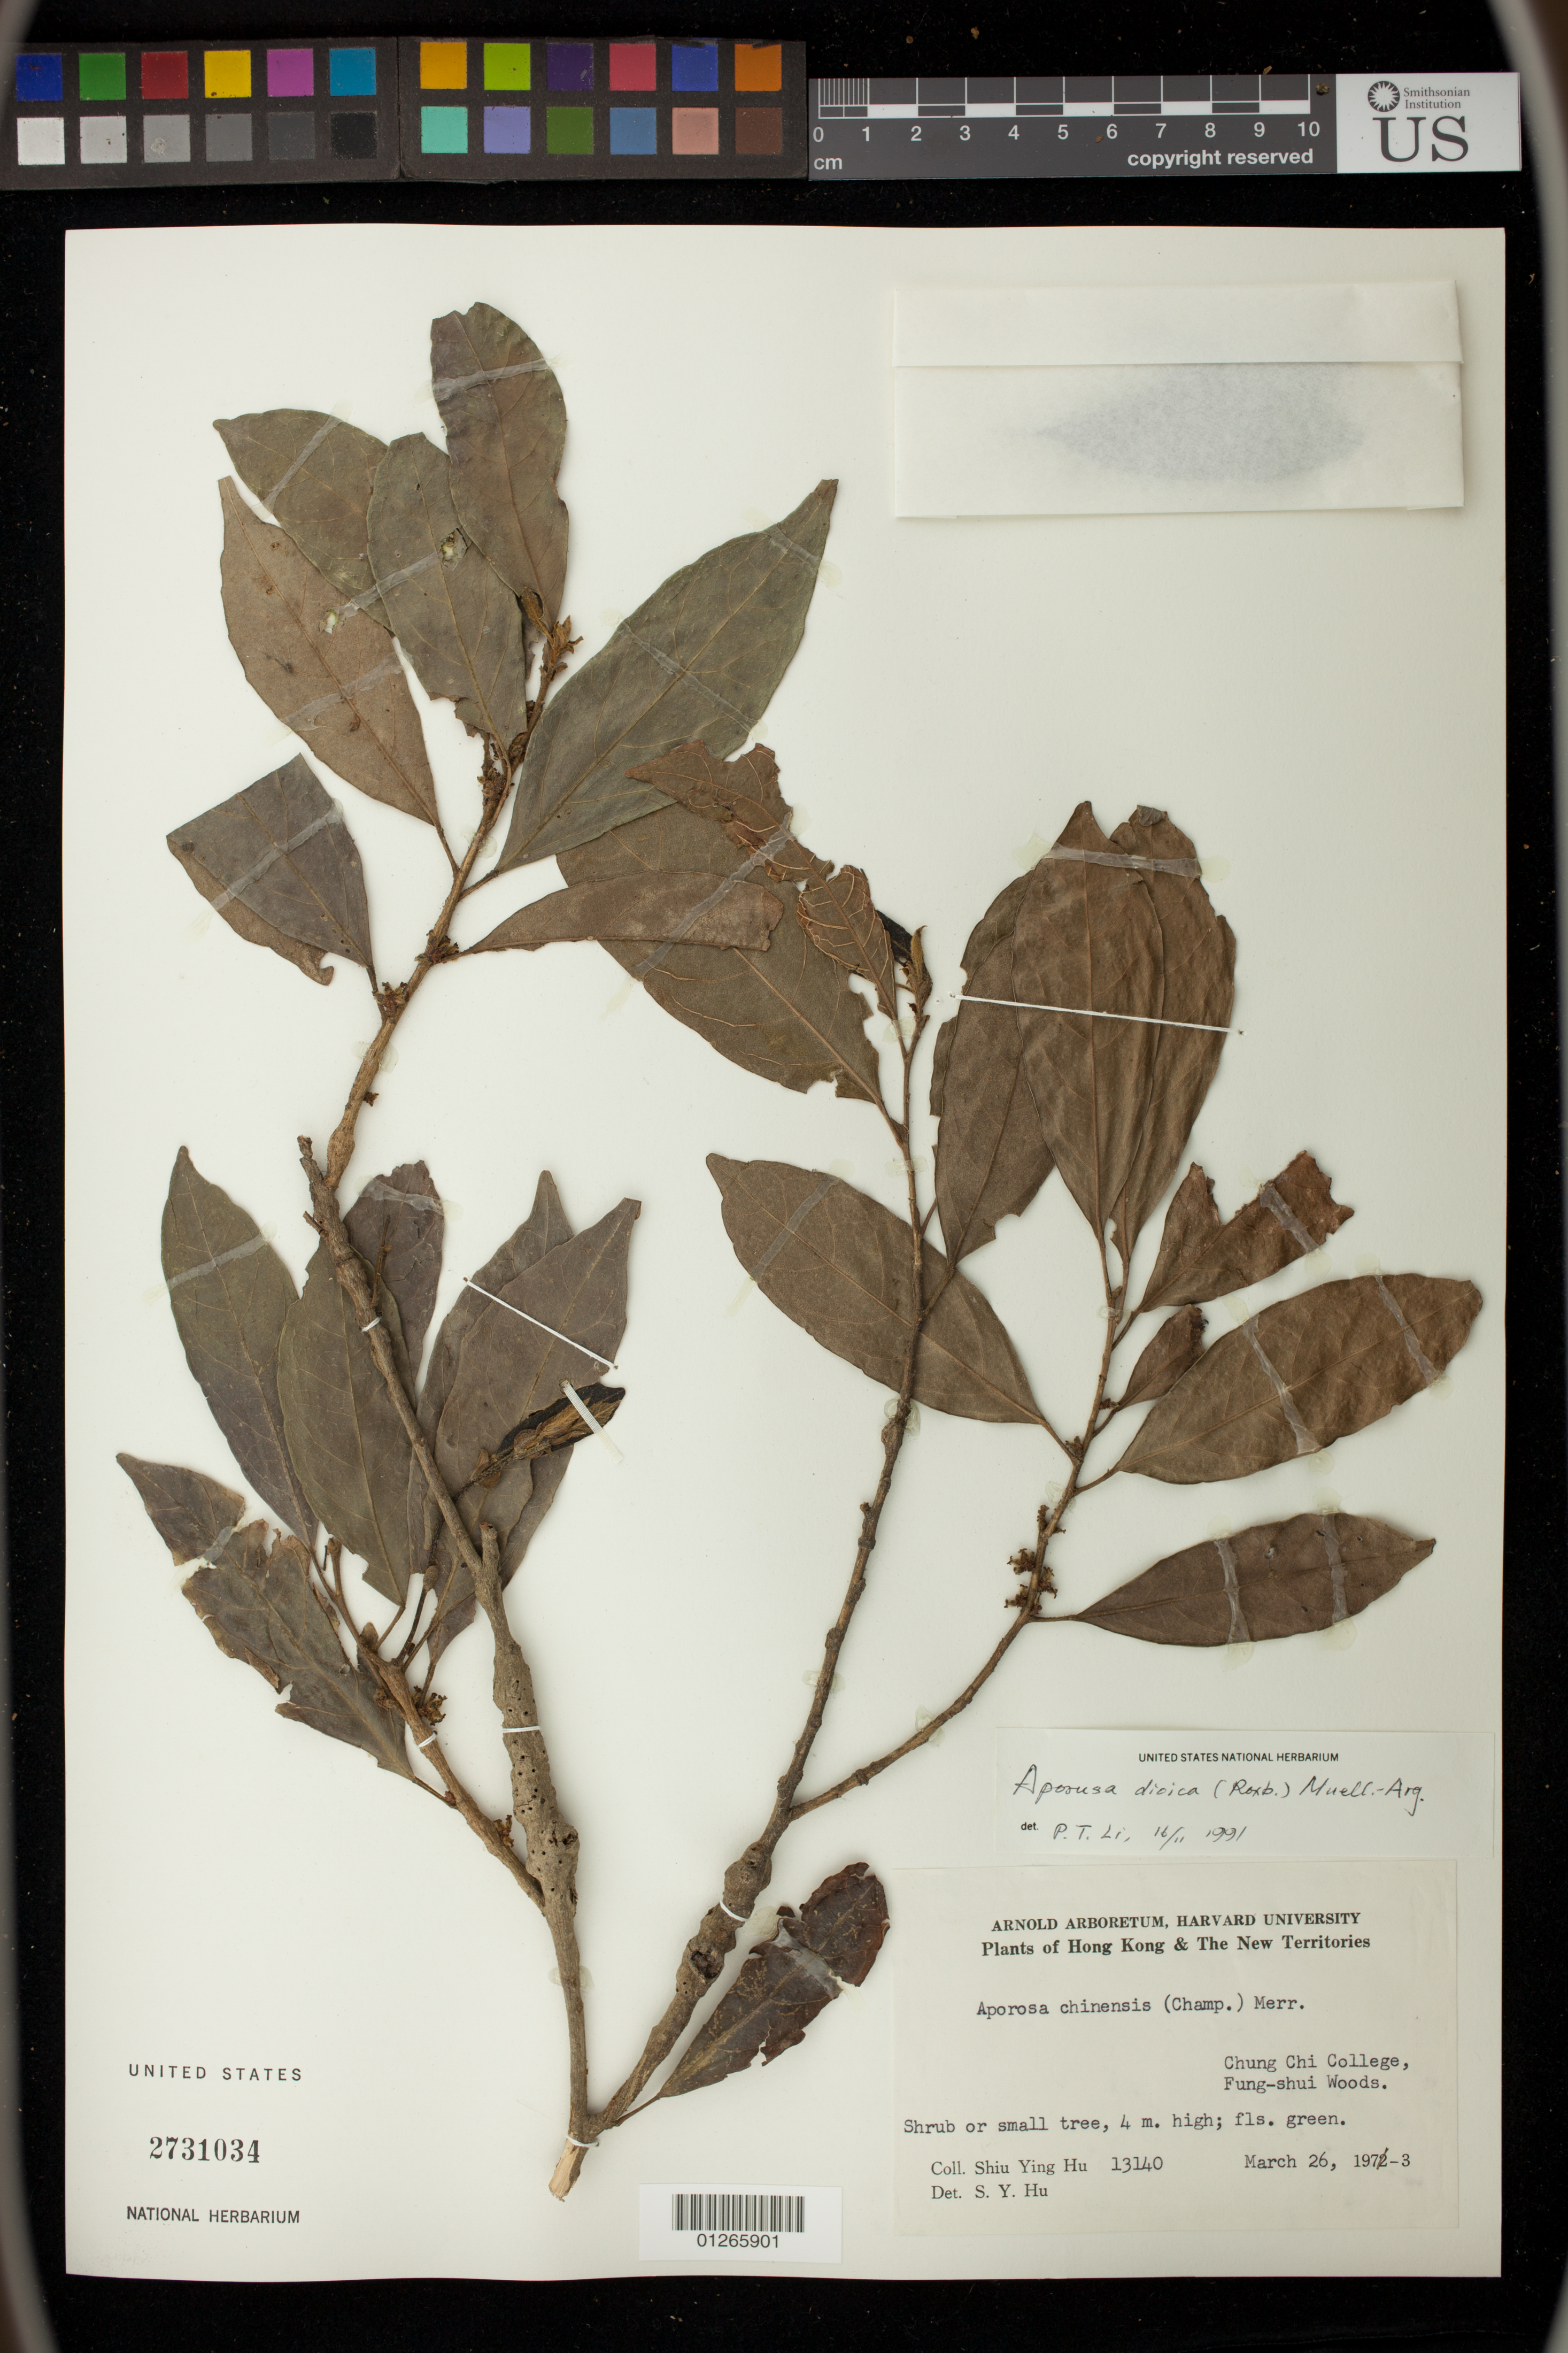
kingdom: Plantae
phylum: Tracheophyta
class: Magnoliopsida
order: Malpighiales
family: Phyllanthaceae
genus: Aporosa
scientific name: Aporosa octandra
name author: (Buch.-Ham. & D. Don) Vickery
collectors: Y. Shiu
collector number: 13140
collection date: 1973-03-26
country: China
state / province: Hong Kong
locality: Chung Chi College, Fung-shui Woods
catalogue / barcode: US 2731034